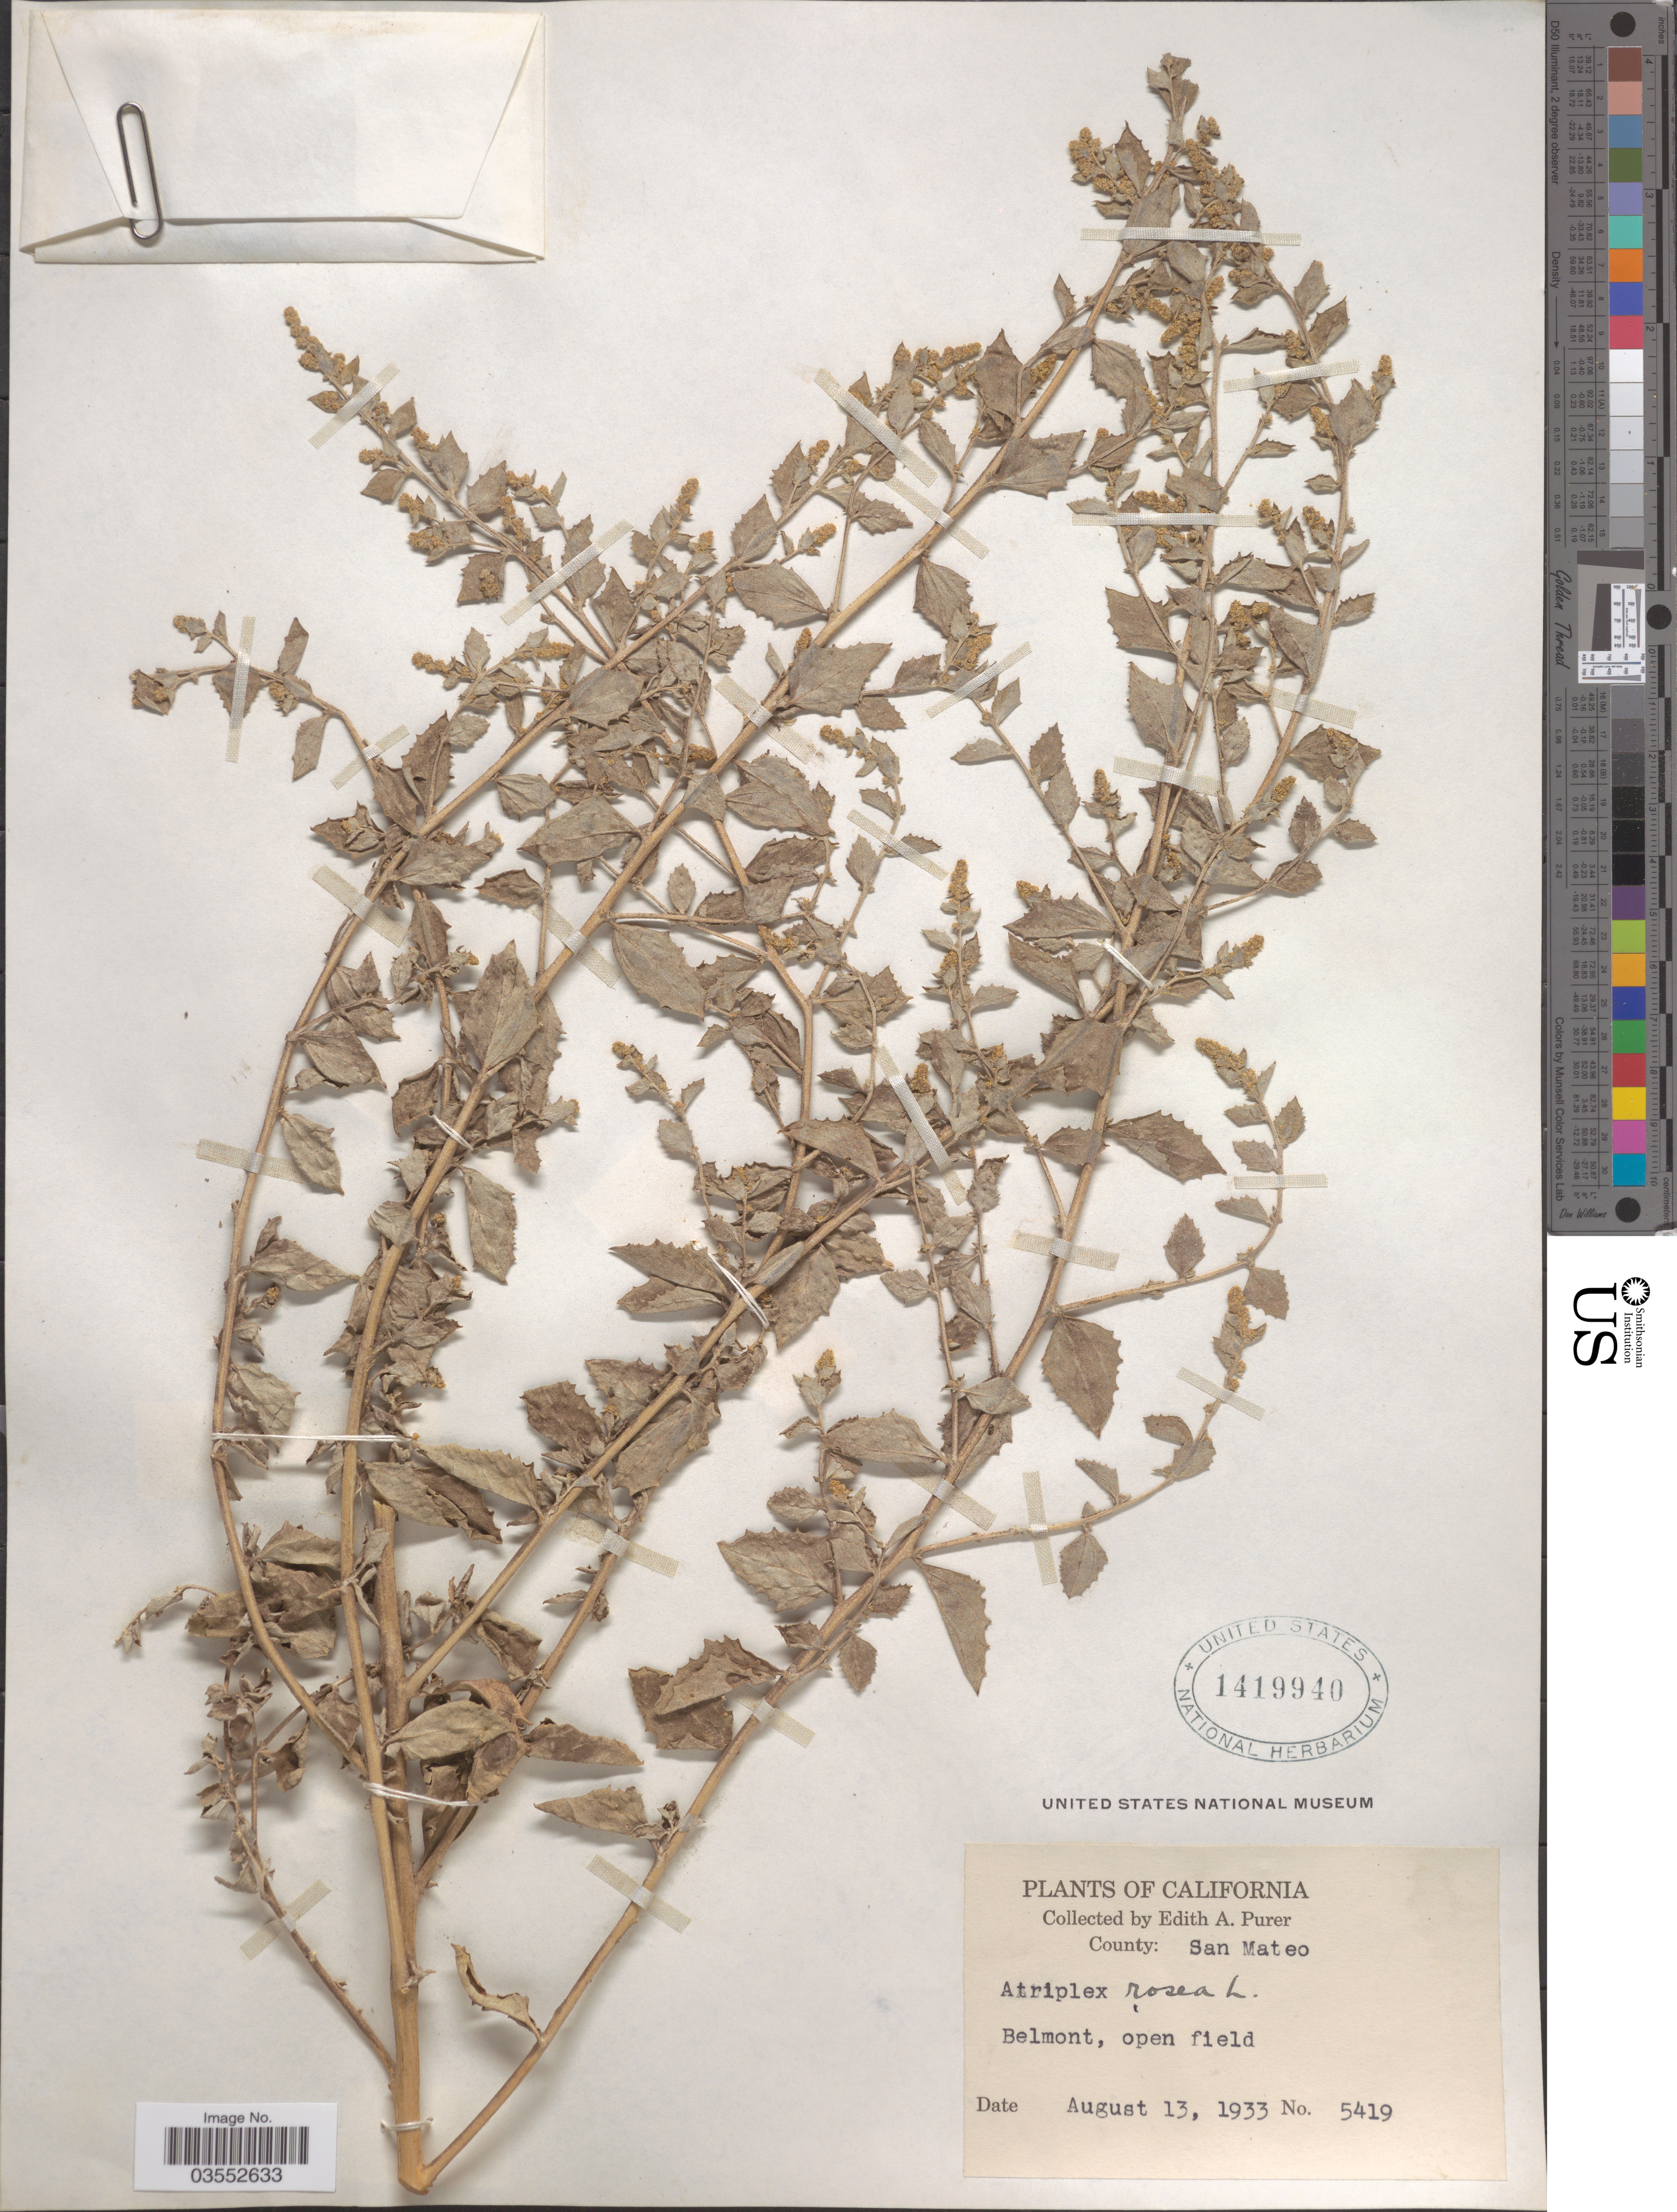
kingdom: Plantae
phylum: Tracheophyta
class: Magnoliopsida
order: Caryophyllales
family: Amaranthaceae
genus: Atriplex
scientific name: Atriplex rosea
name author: L.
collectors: E. Purer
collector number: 5419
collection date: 1933-08-13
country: United States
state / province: California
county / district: San Mateo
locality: County: San Mateo. Belmont, open field.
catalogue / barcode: US 1419940